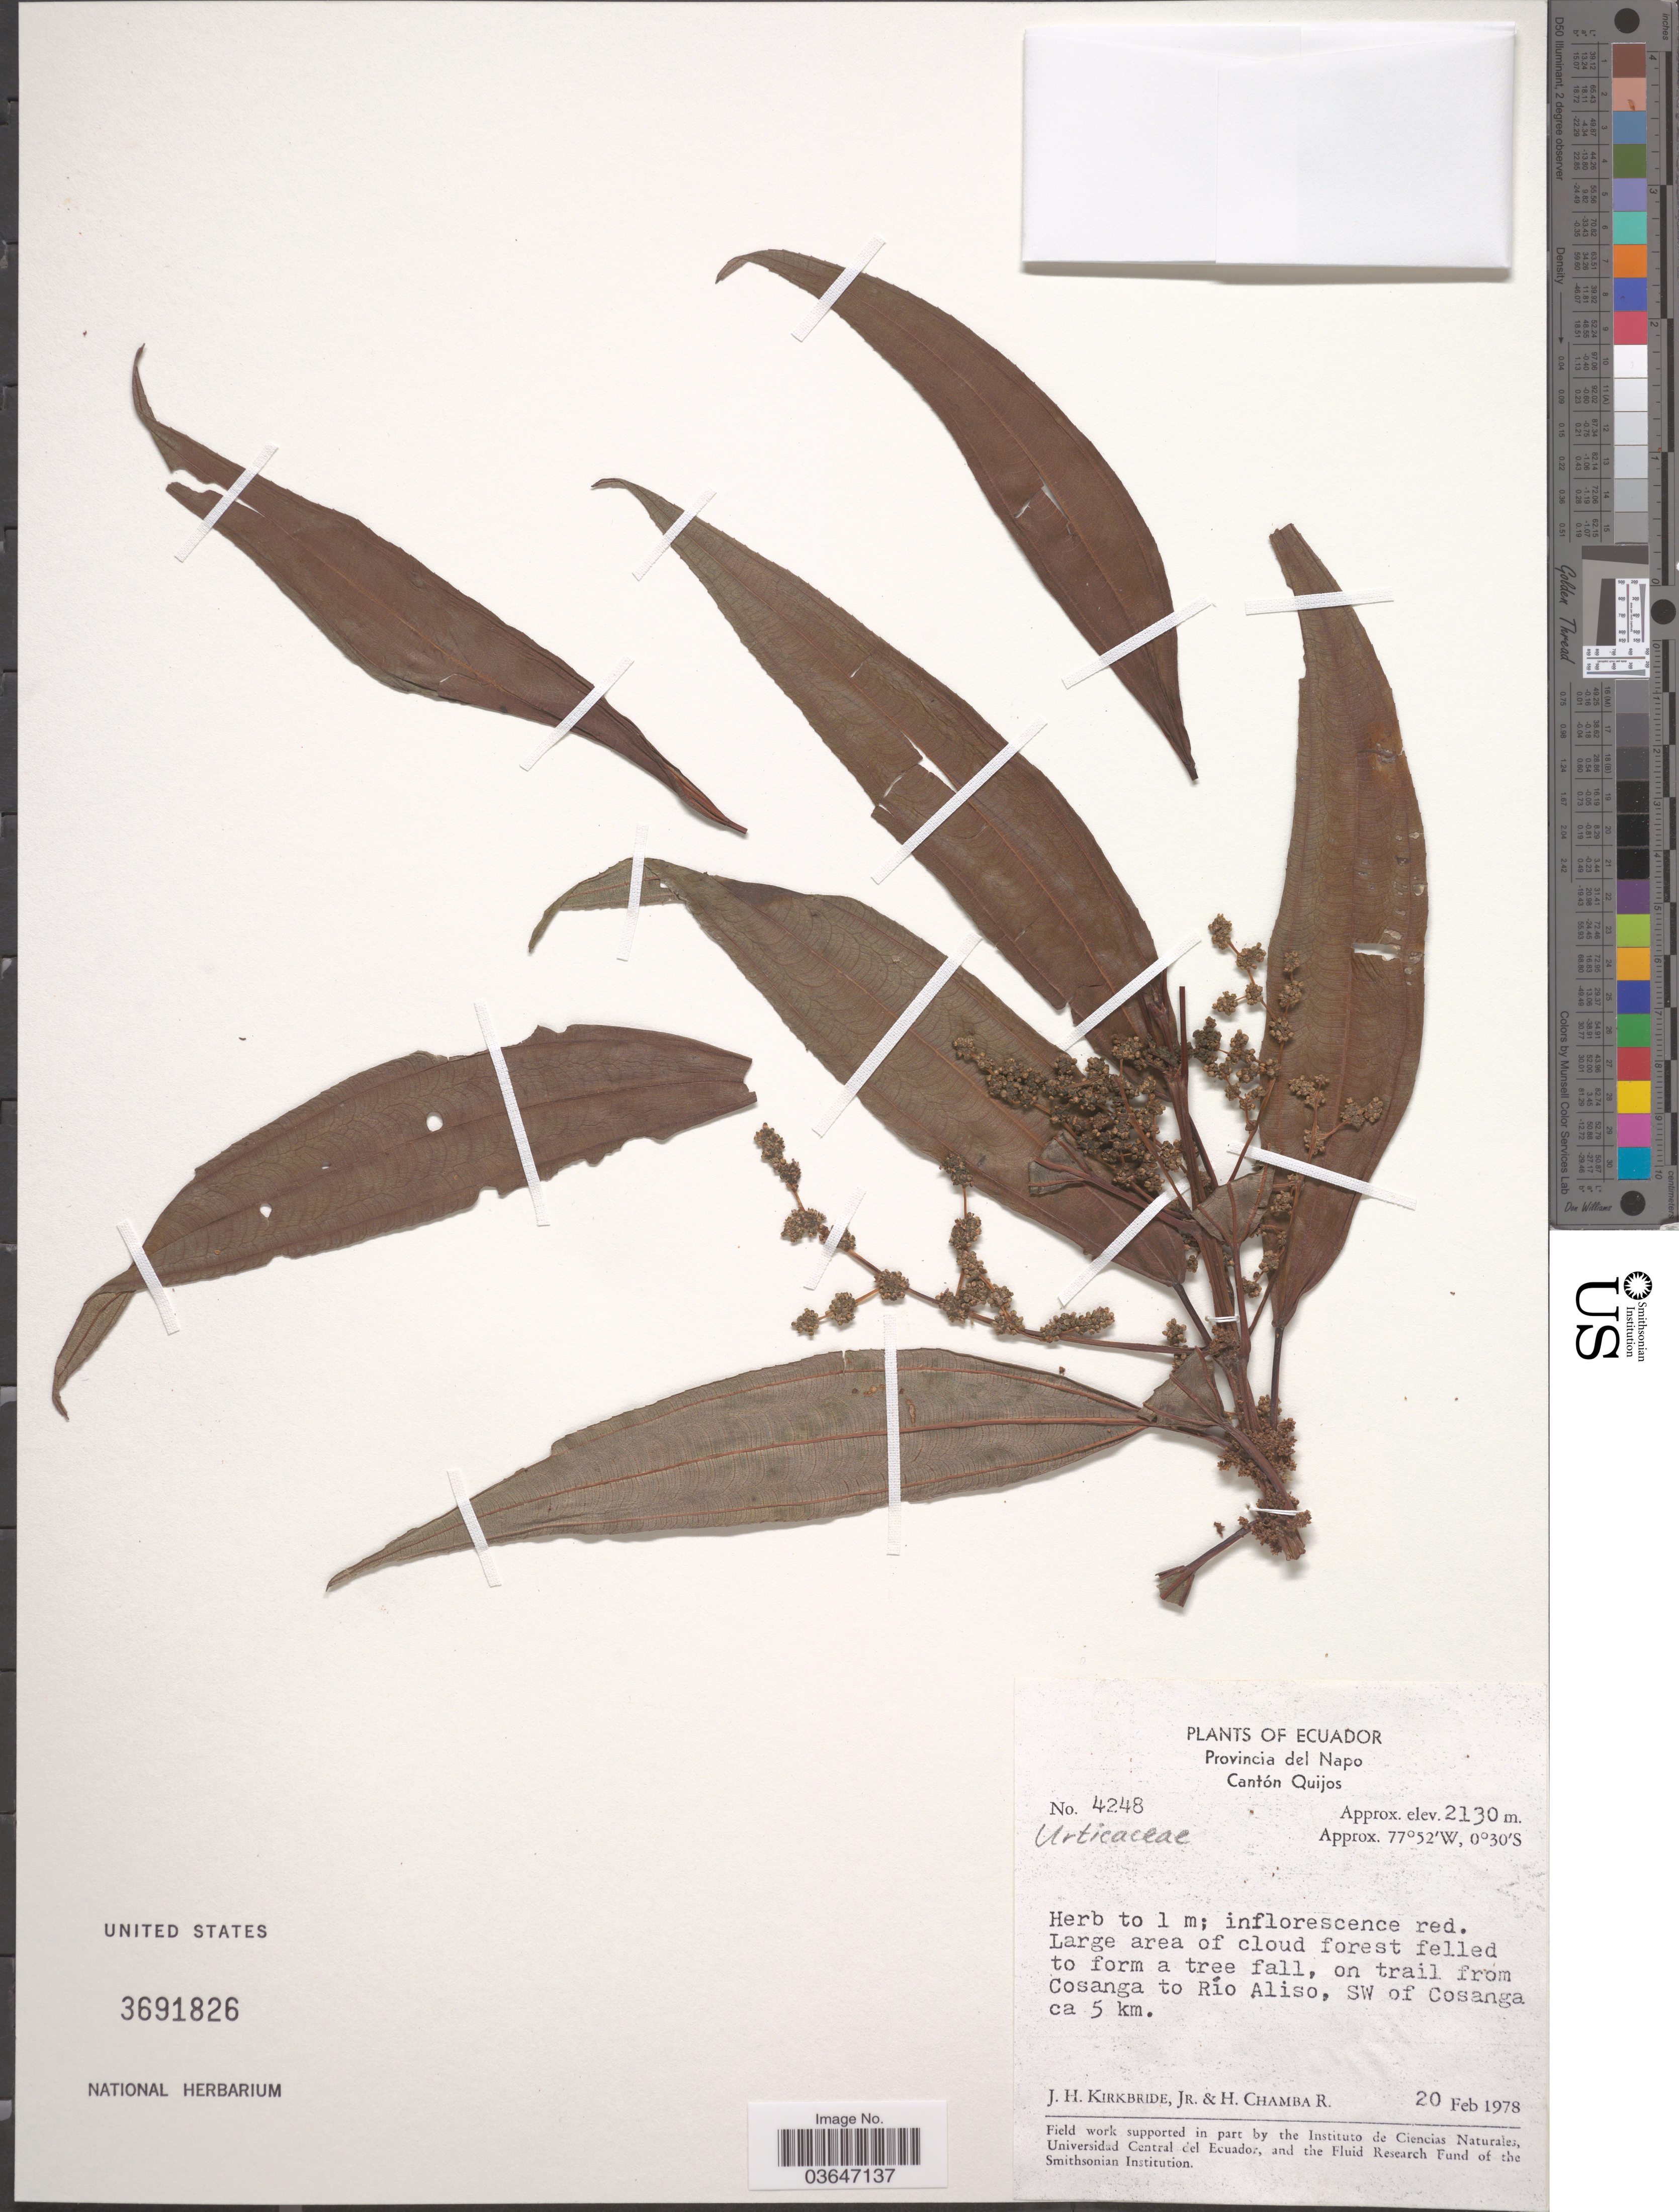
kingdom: Plantae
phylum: Tracheophyta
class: Magnoliopsida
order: Proteales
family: Proteaceae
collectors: J. H. Kirkbride & H. Chamba R.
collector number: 4248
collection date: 1978-02-20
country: Ecuador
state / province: Napo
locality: Cantón Quijos. On trail from Cosanga to Río Aliso, SW of Cosanga ca 5 km.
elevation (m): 2130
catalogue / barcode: US 3691826